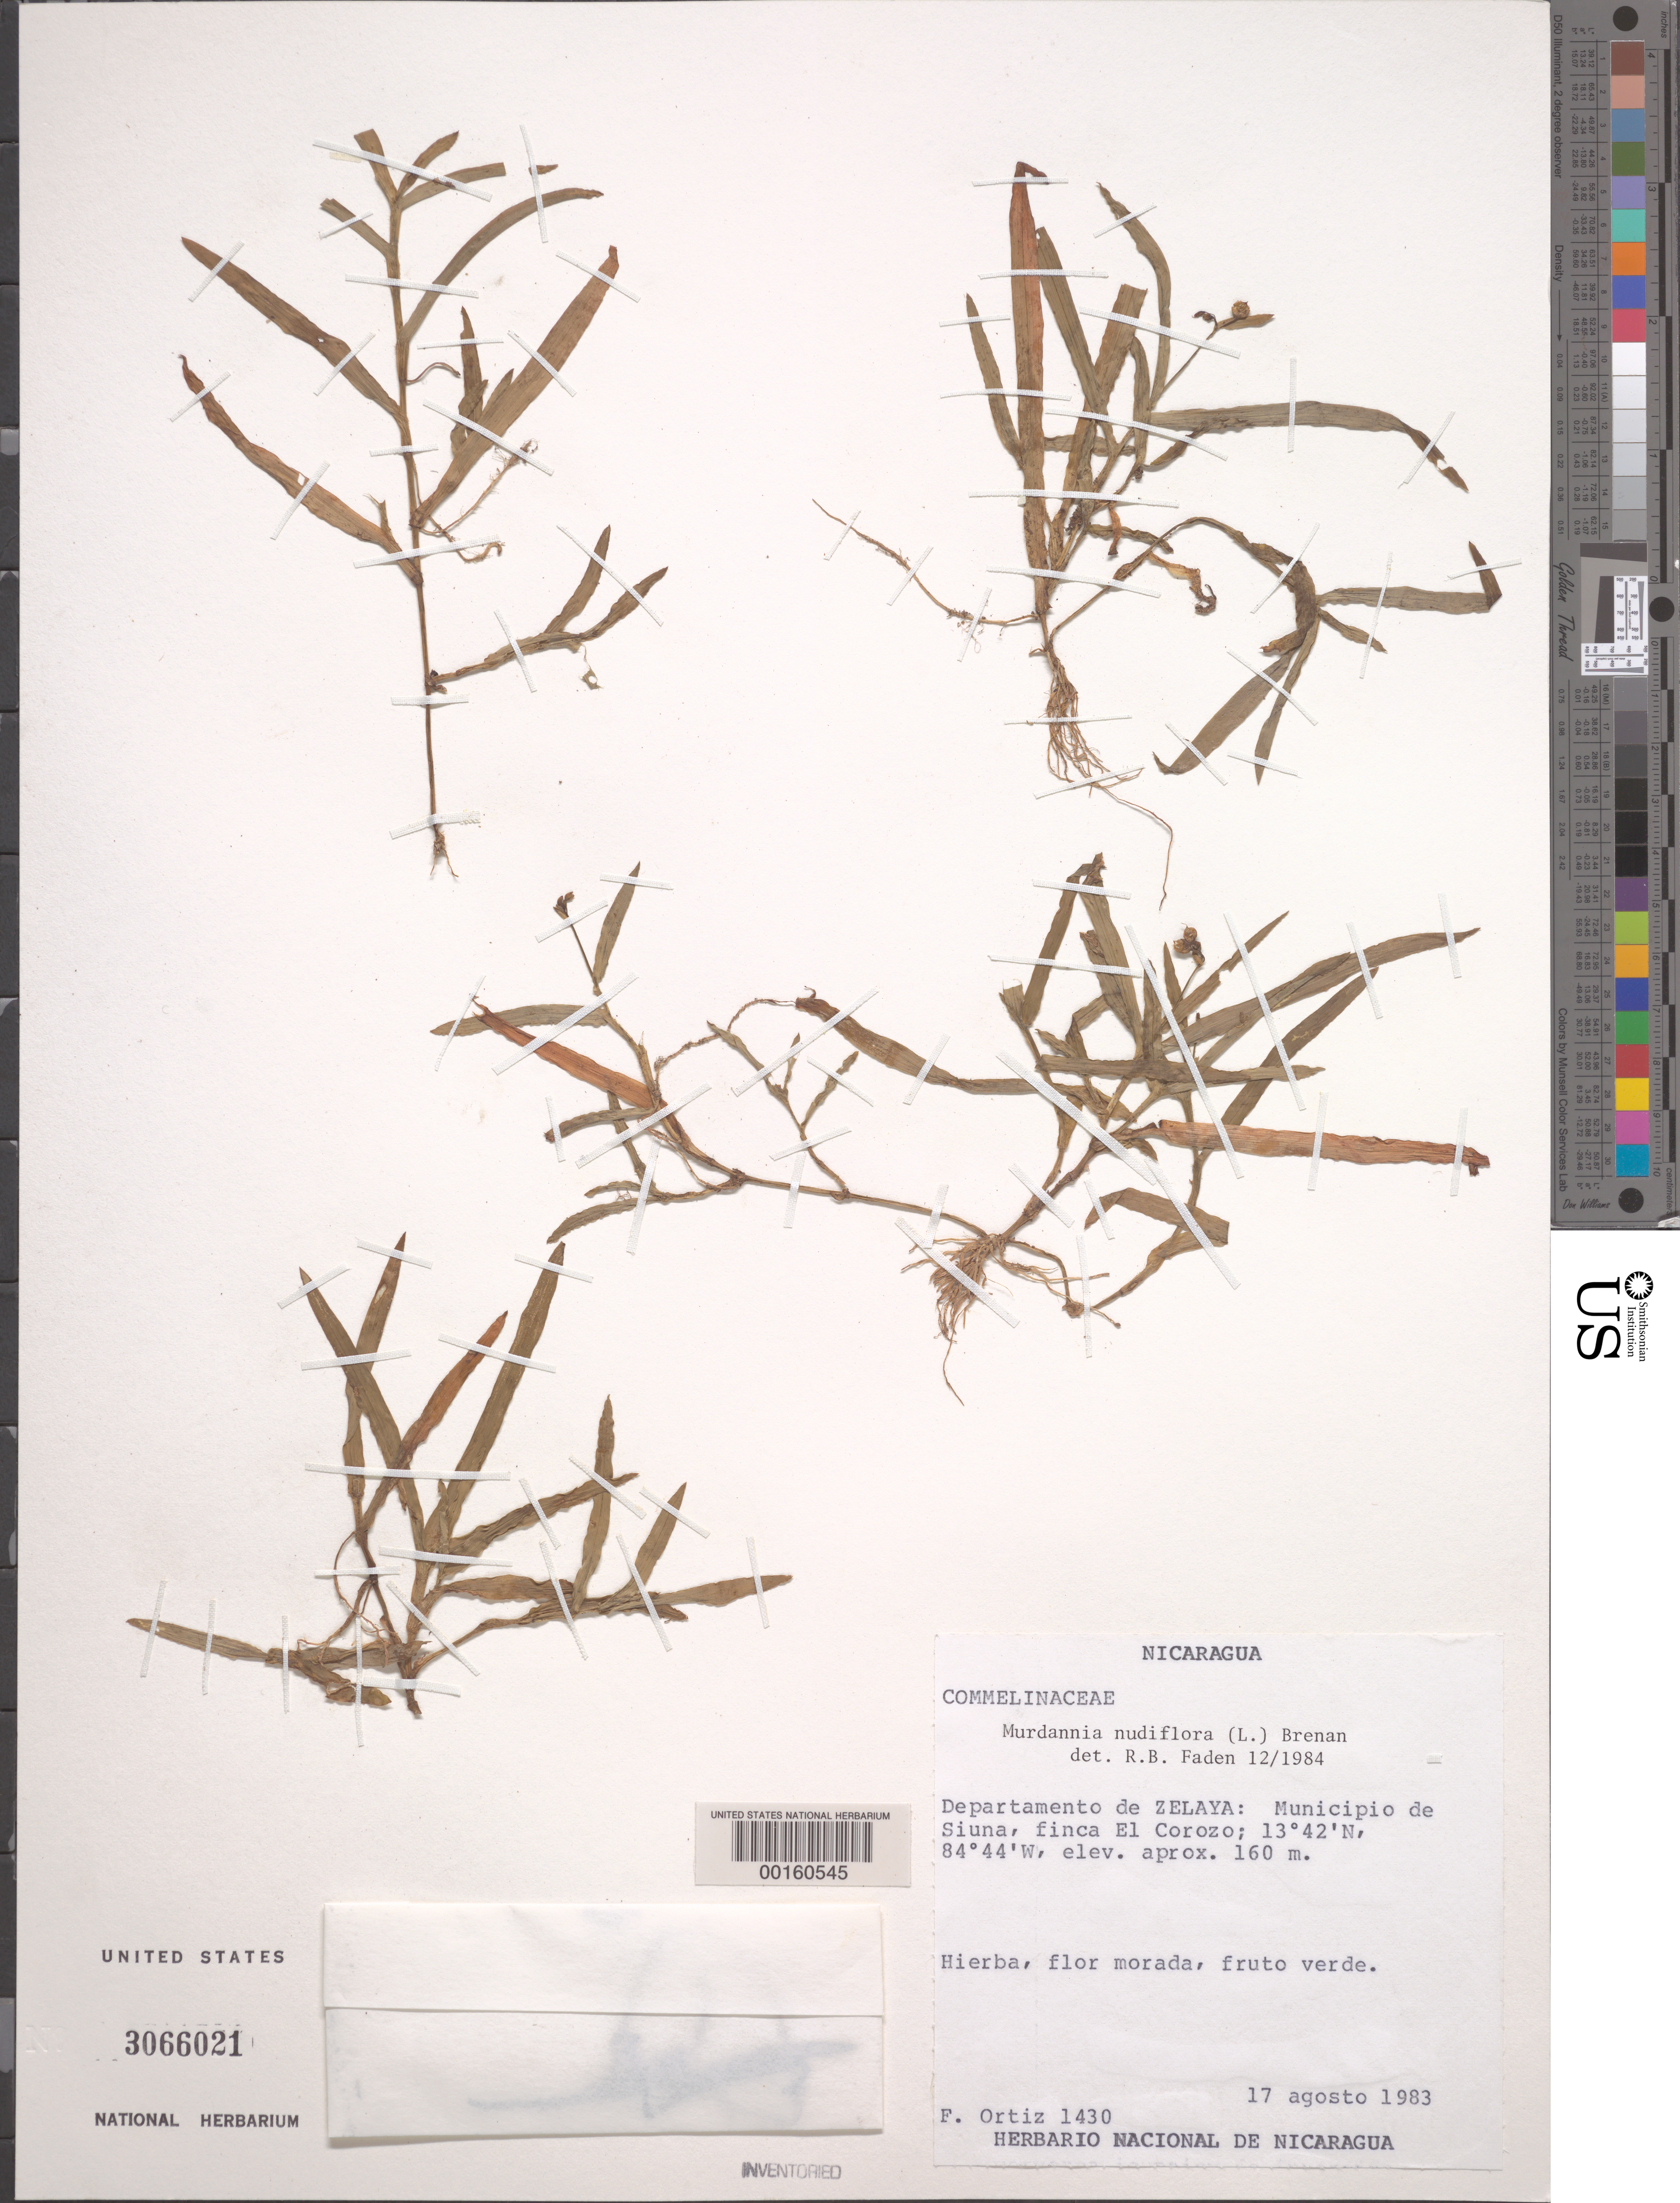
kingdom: Plantae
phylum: Tracheophyta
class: Liliopsida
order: Commelinales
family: Commelinaceae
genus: Murdannia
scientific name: Murdannia nudiflora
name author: (L.) Brenan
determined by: Faden, Robert B., (US), Smithsonian Institution - National Museum of Natural History (UNITED STATES)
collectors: F. Ortiz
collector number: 1430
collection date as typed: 17 Aug 1983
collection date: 1983-08-17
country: Nicaragua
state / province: Atlántico Norte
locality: Siuna dist. (?), finca el corozo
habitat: Farm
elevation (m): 160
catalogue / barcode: US 3066021